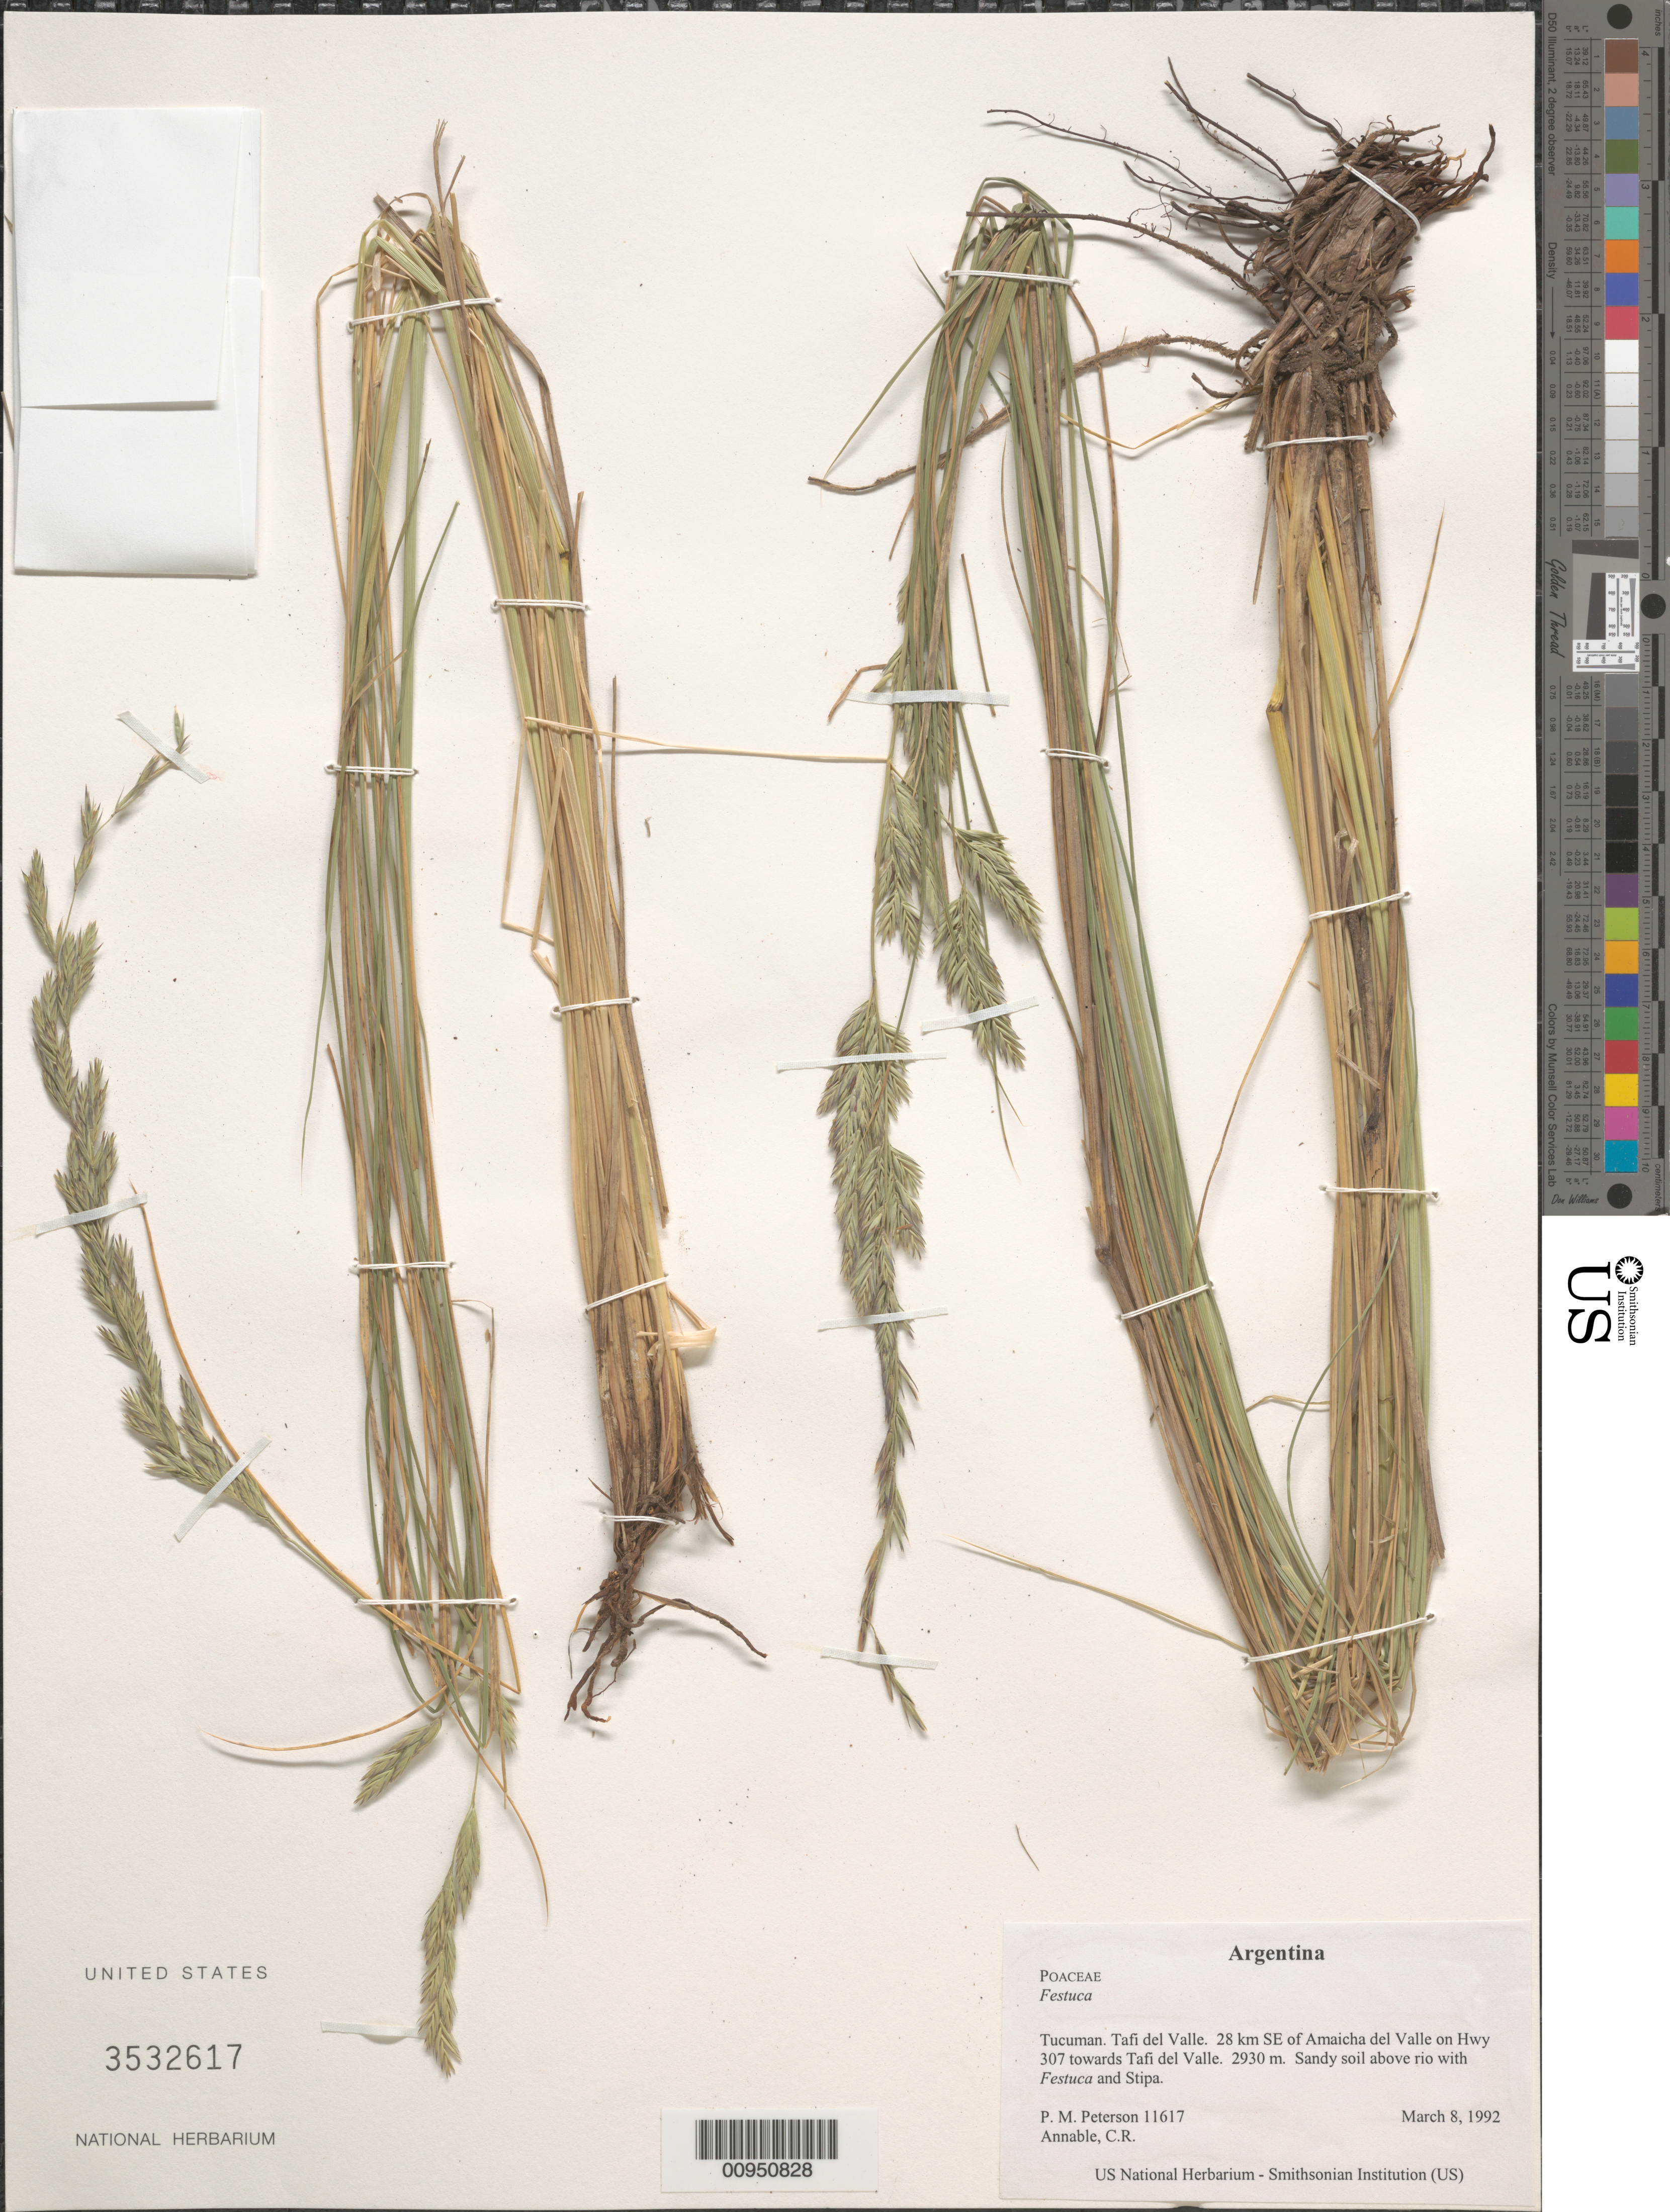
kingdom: Plantae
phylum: Tracheophyta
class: Liliopsida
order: Poales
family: Poaceae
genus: Festuca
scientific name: Festuca sp.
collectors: P. M. Peterson & C. R. Annable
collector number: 11617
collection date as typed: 08 Mar 1992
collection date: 1992-03-08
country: Argentina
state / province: Tucuman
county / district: Tafi del Valle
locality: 28 km SE of Amaicha del Valle on Hwy 307 towards Tafi del Valle.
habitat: Sandy soil above rio with Festuca and Stipa.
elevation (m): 2930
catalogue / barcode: US 3532617